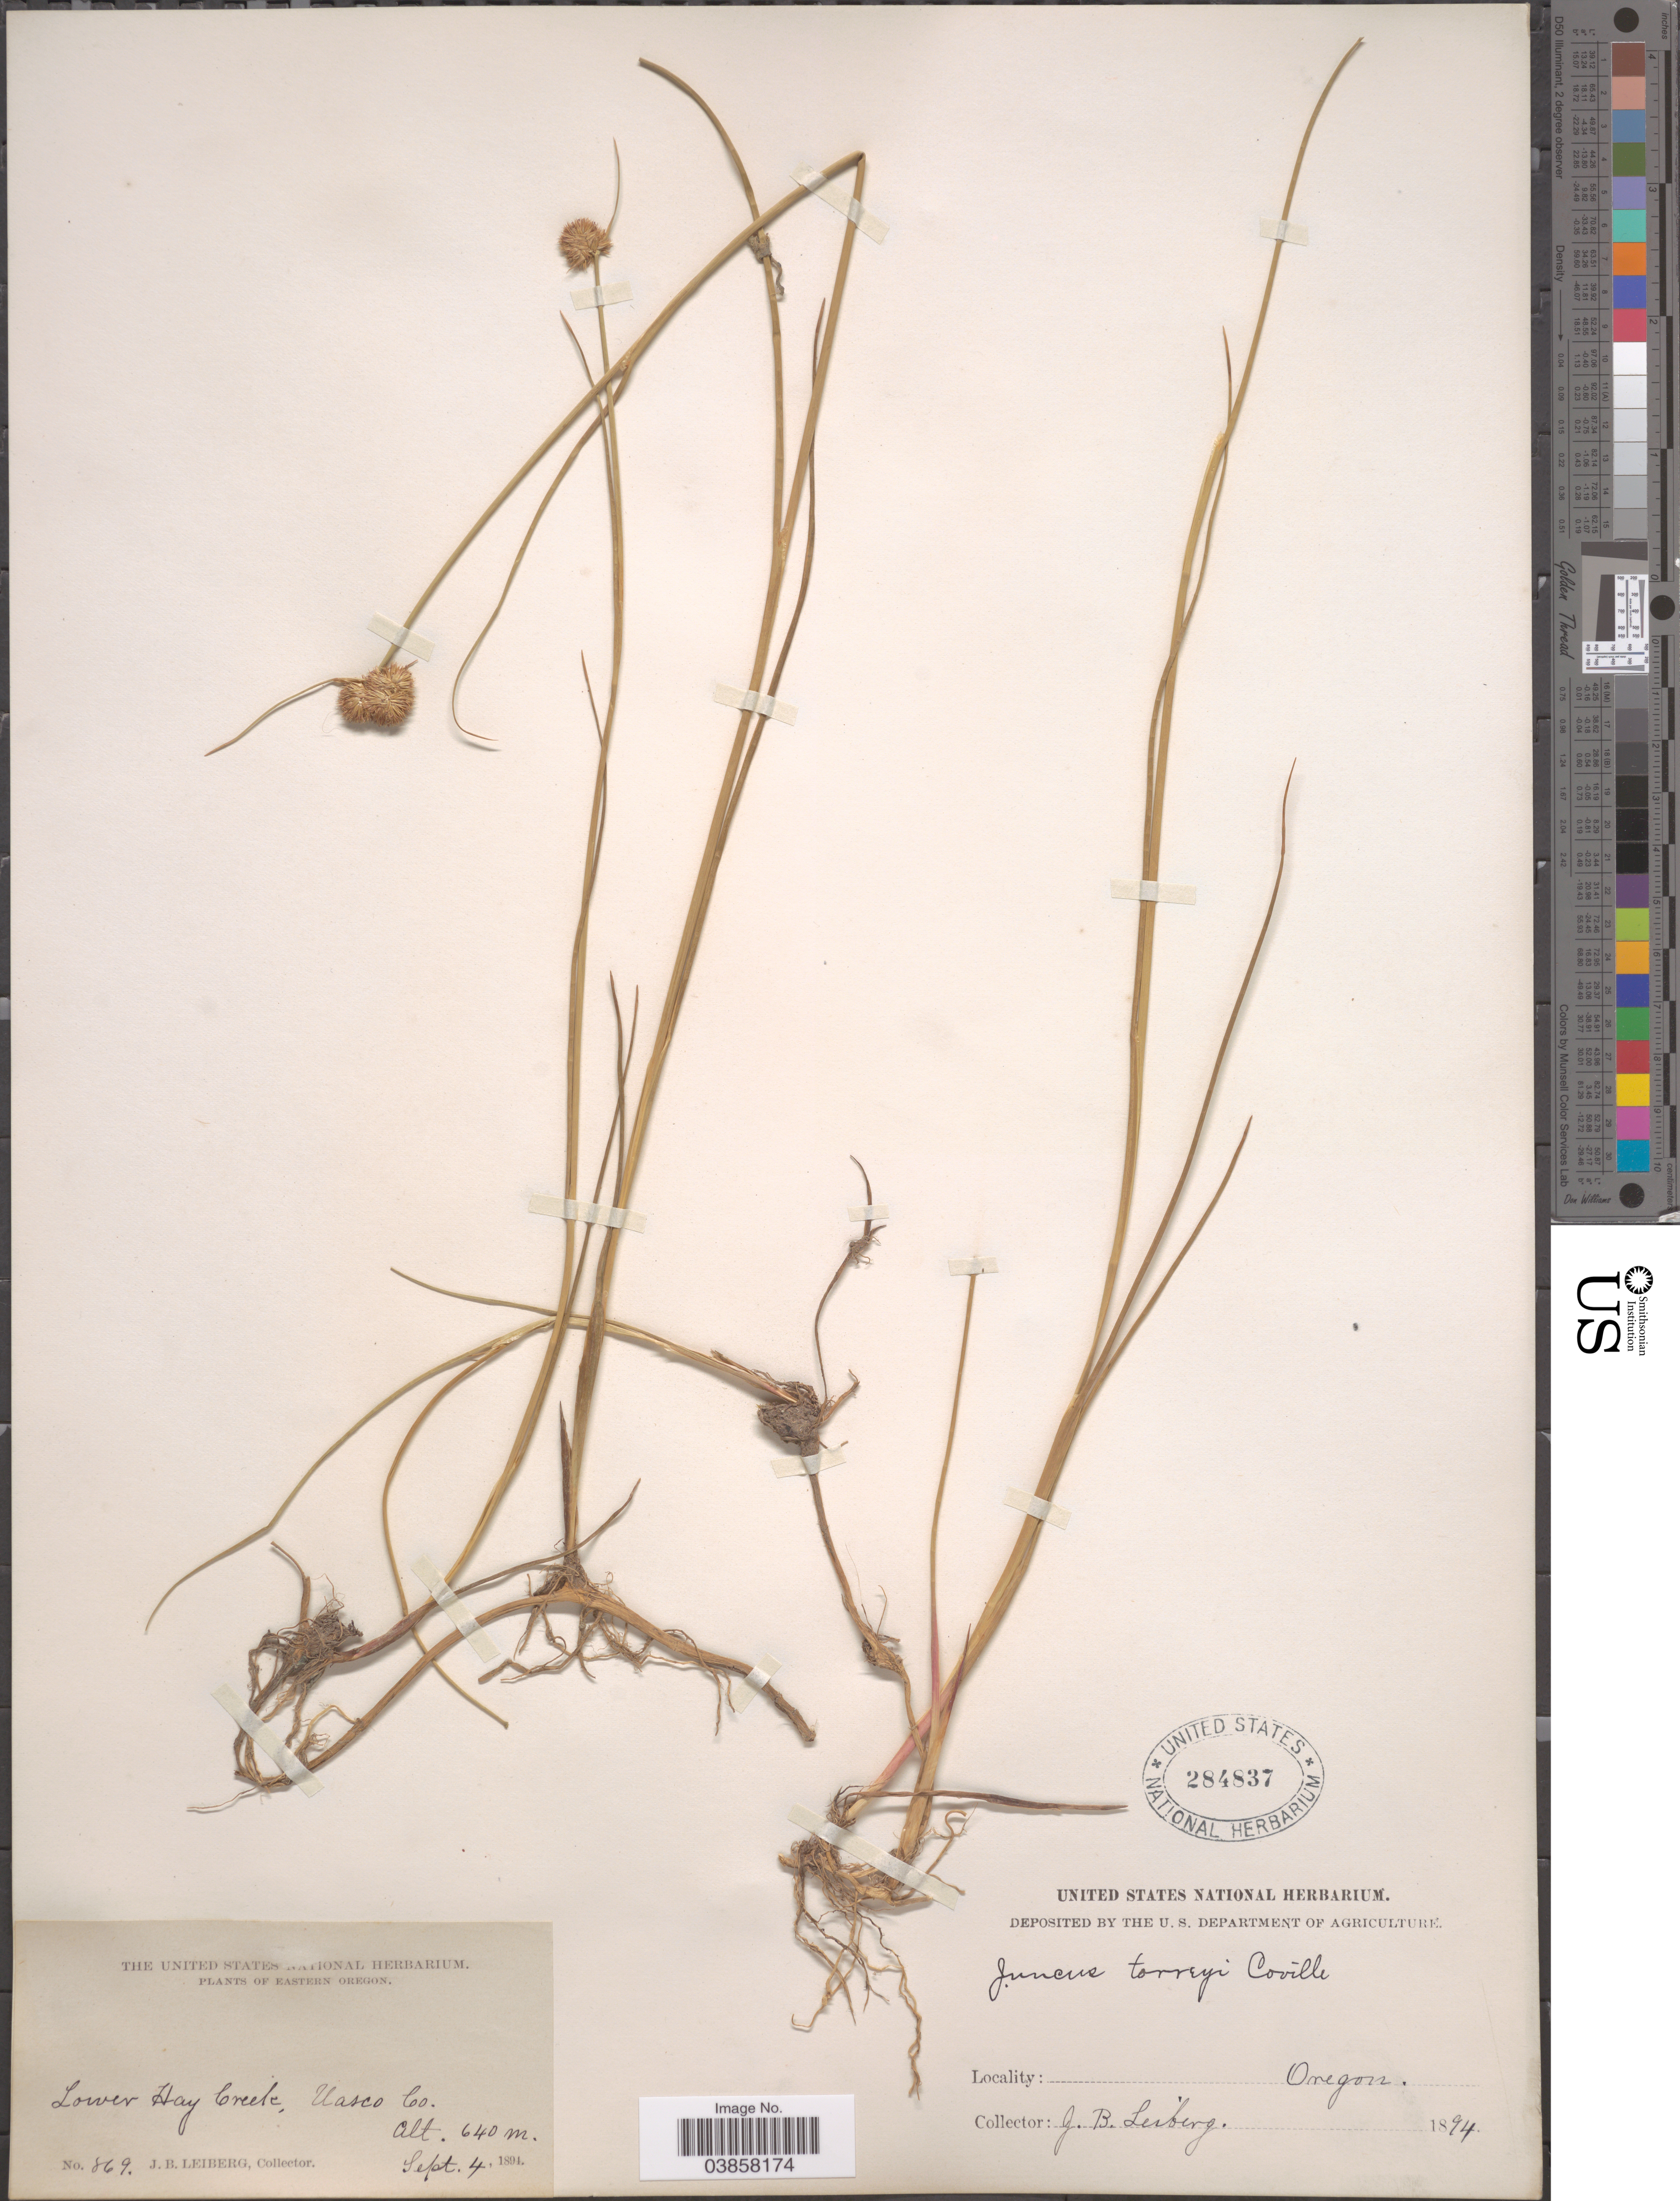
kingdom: Plantae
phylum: Tracheophyta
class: Liliopsida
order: Poales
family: Juncaceae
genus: Juncus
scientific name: Juncus torreyi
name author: Coville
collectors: J. B. Leiberg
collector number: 869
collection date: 1894-09-04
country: United States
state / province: Oregon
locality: Eastern Oregon. Lower Hay Creek, Uasco Co.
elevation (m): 640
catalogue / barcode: US 284837